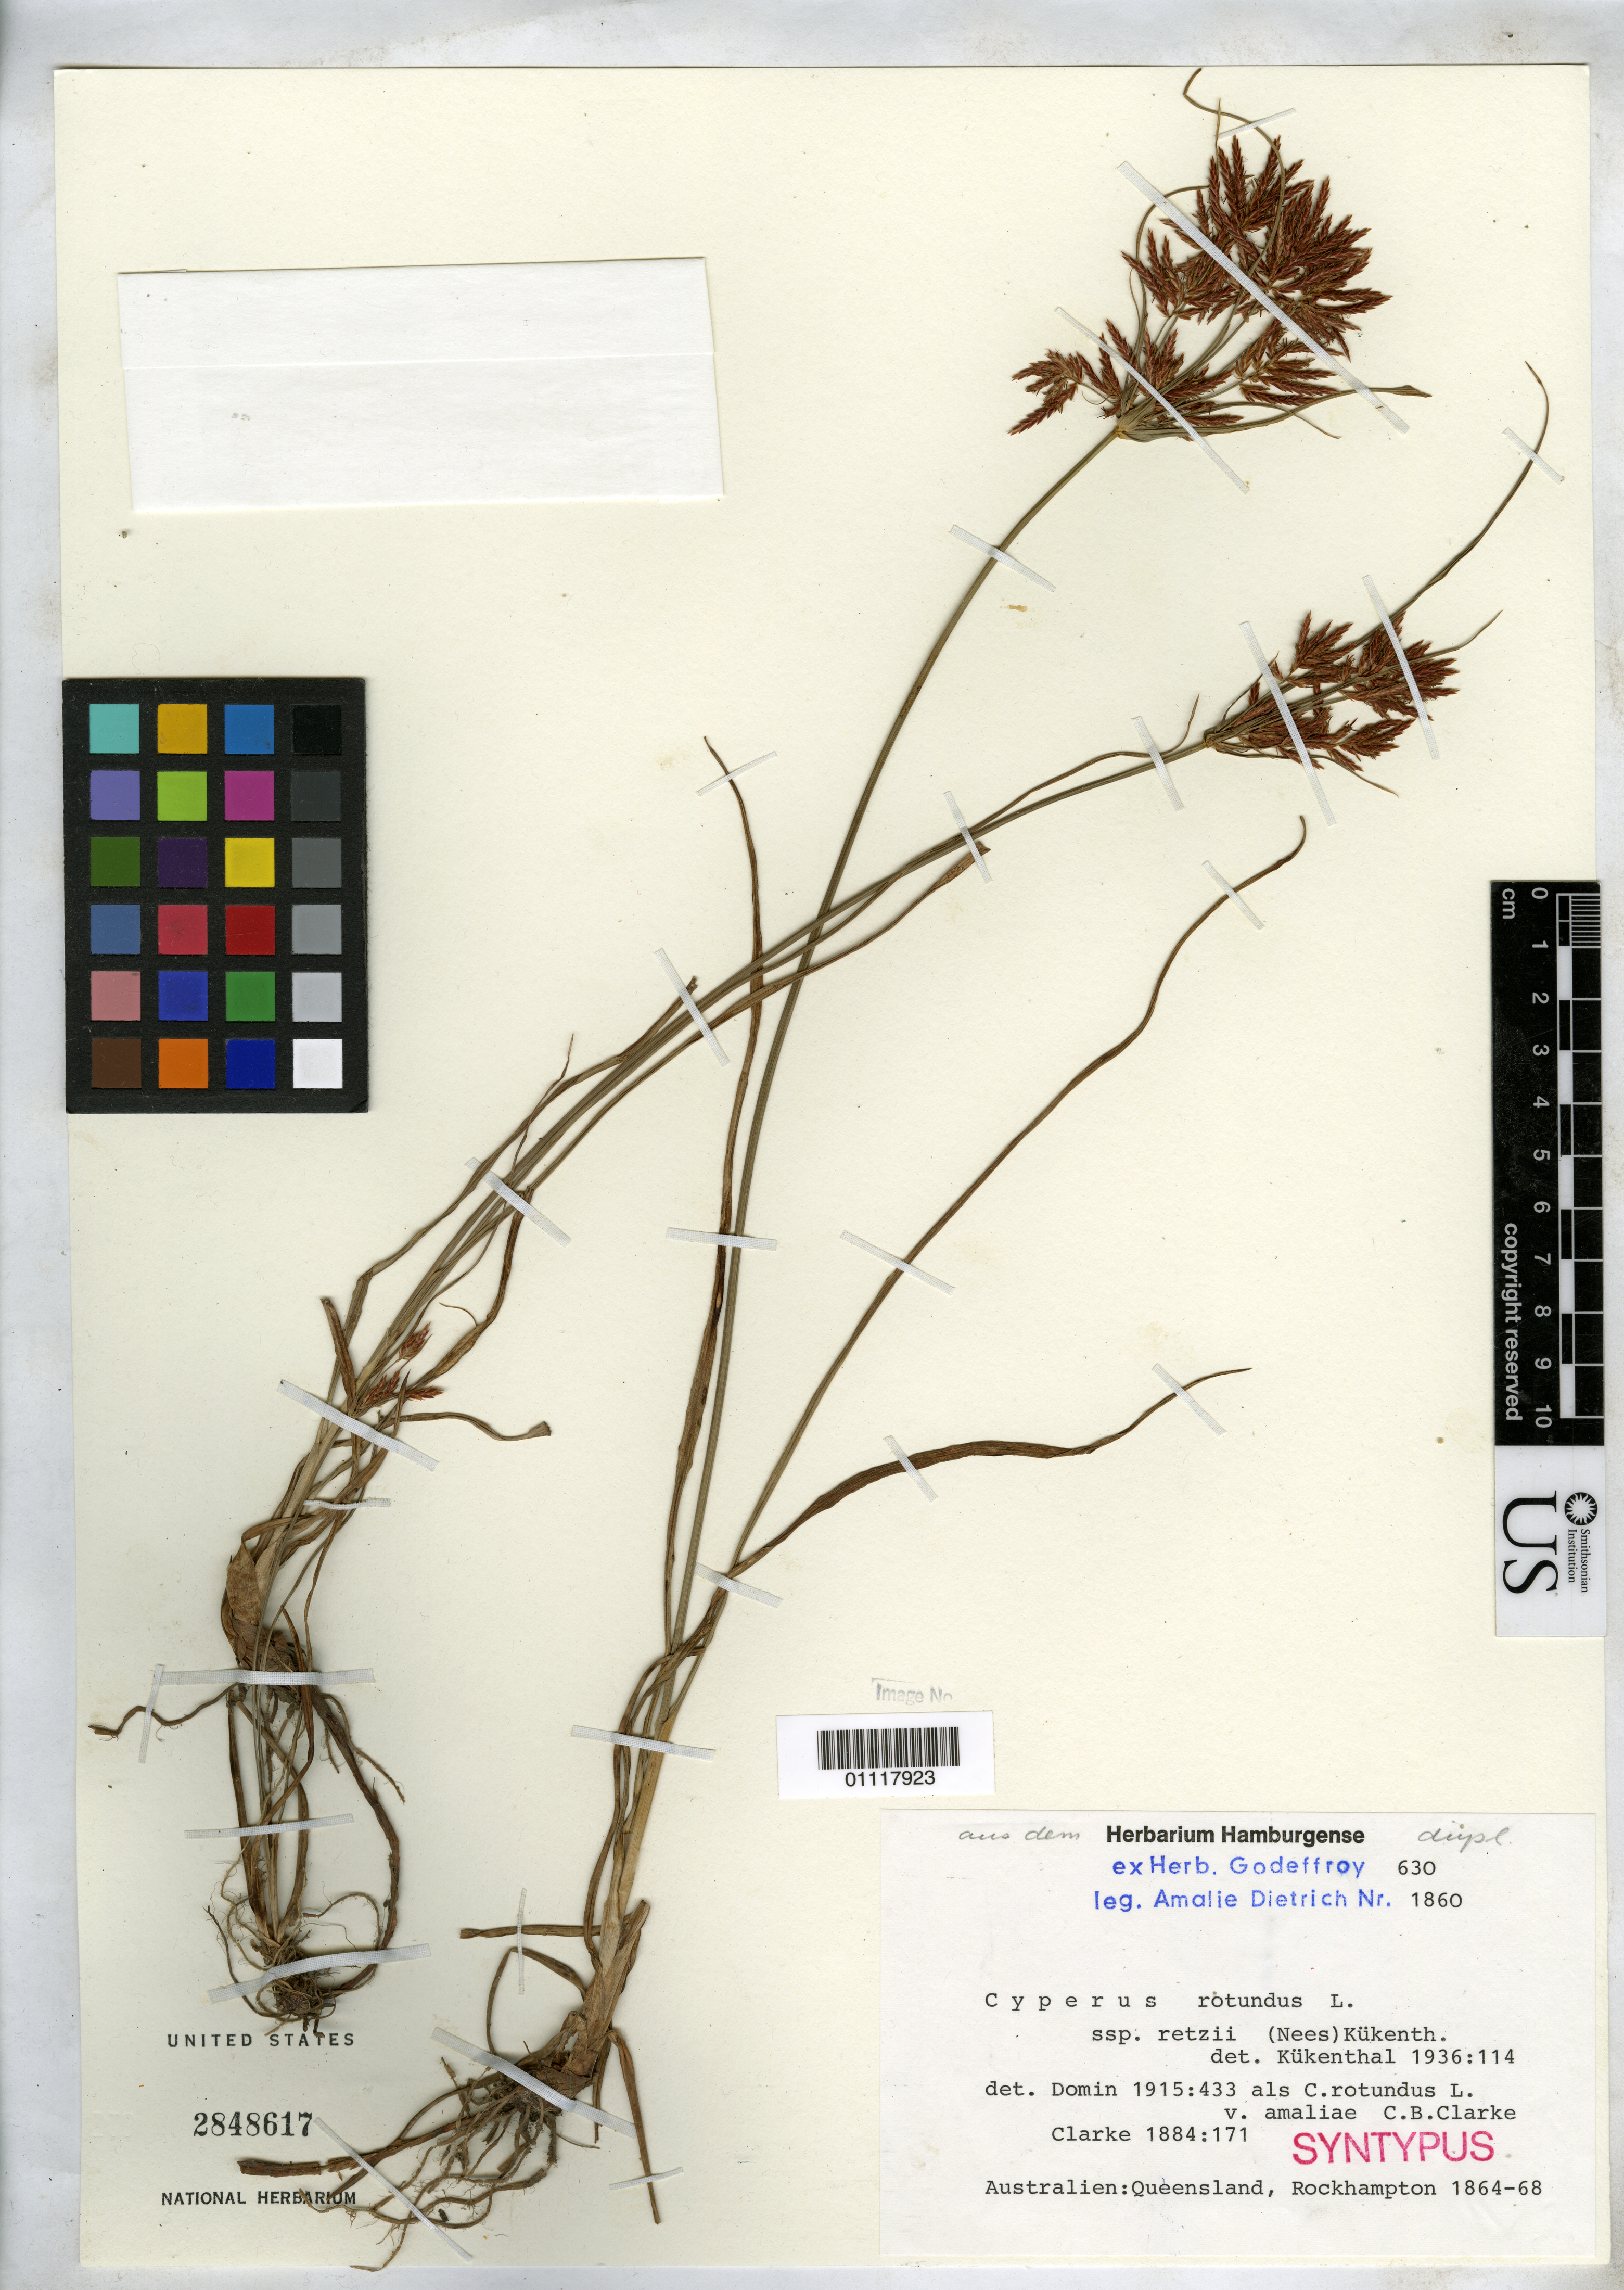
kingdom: Plantae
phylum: Tracheophyta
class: Liliopsida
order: Poales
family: Cyperaceae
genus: Cyperus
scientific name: Cyperus rotundus var. amaliae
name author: C.B. Clarke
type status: Possible Syntype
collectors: A. Dietrich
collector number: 1860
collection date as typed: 1864 to -- --- 1866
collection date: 1864/1866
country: Australia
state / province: Queensland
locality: Rockhampton.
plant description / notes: Ex Herb. Godeffroy 630. Labeled "SYNTYPUS"; protologue cites Dietrich 712.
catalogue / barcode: US 2848617